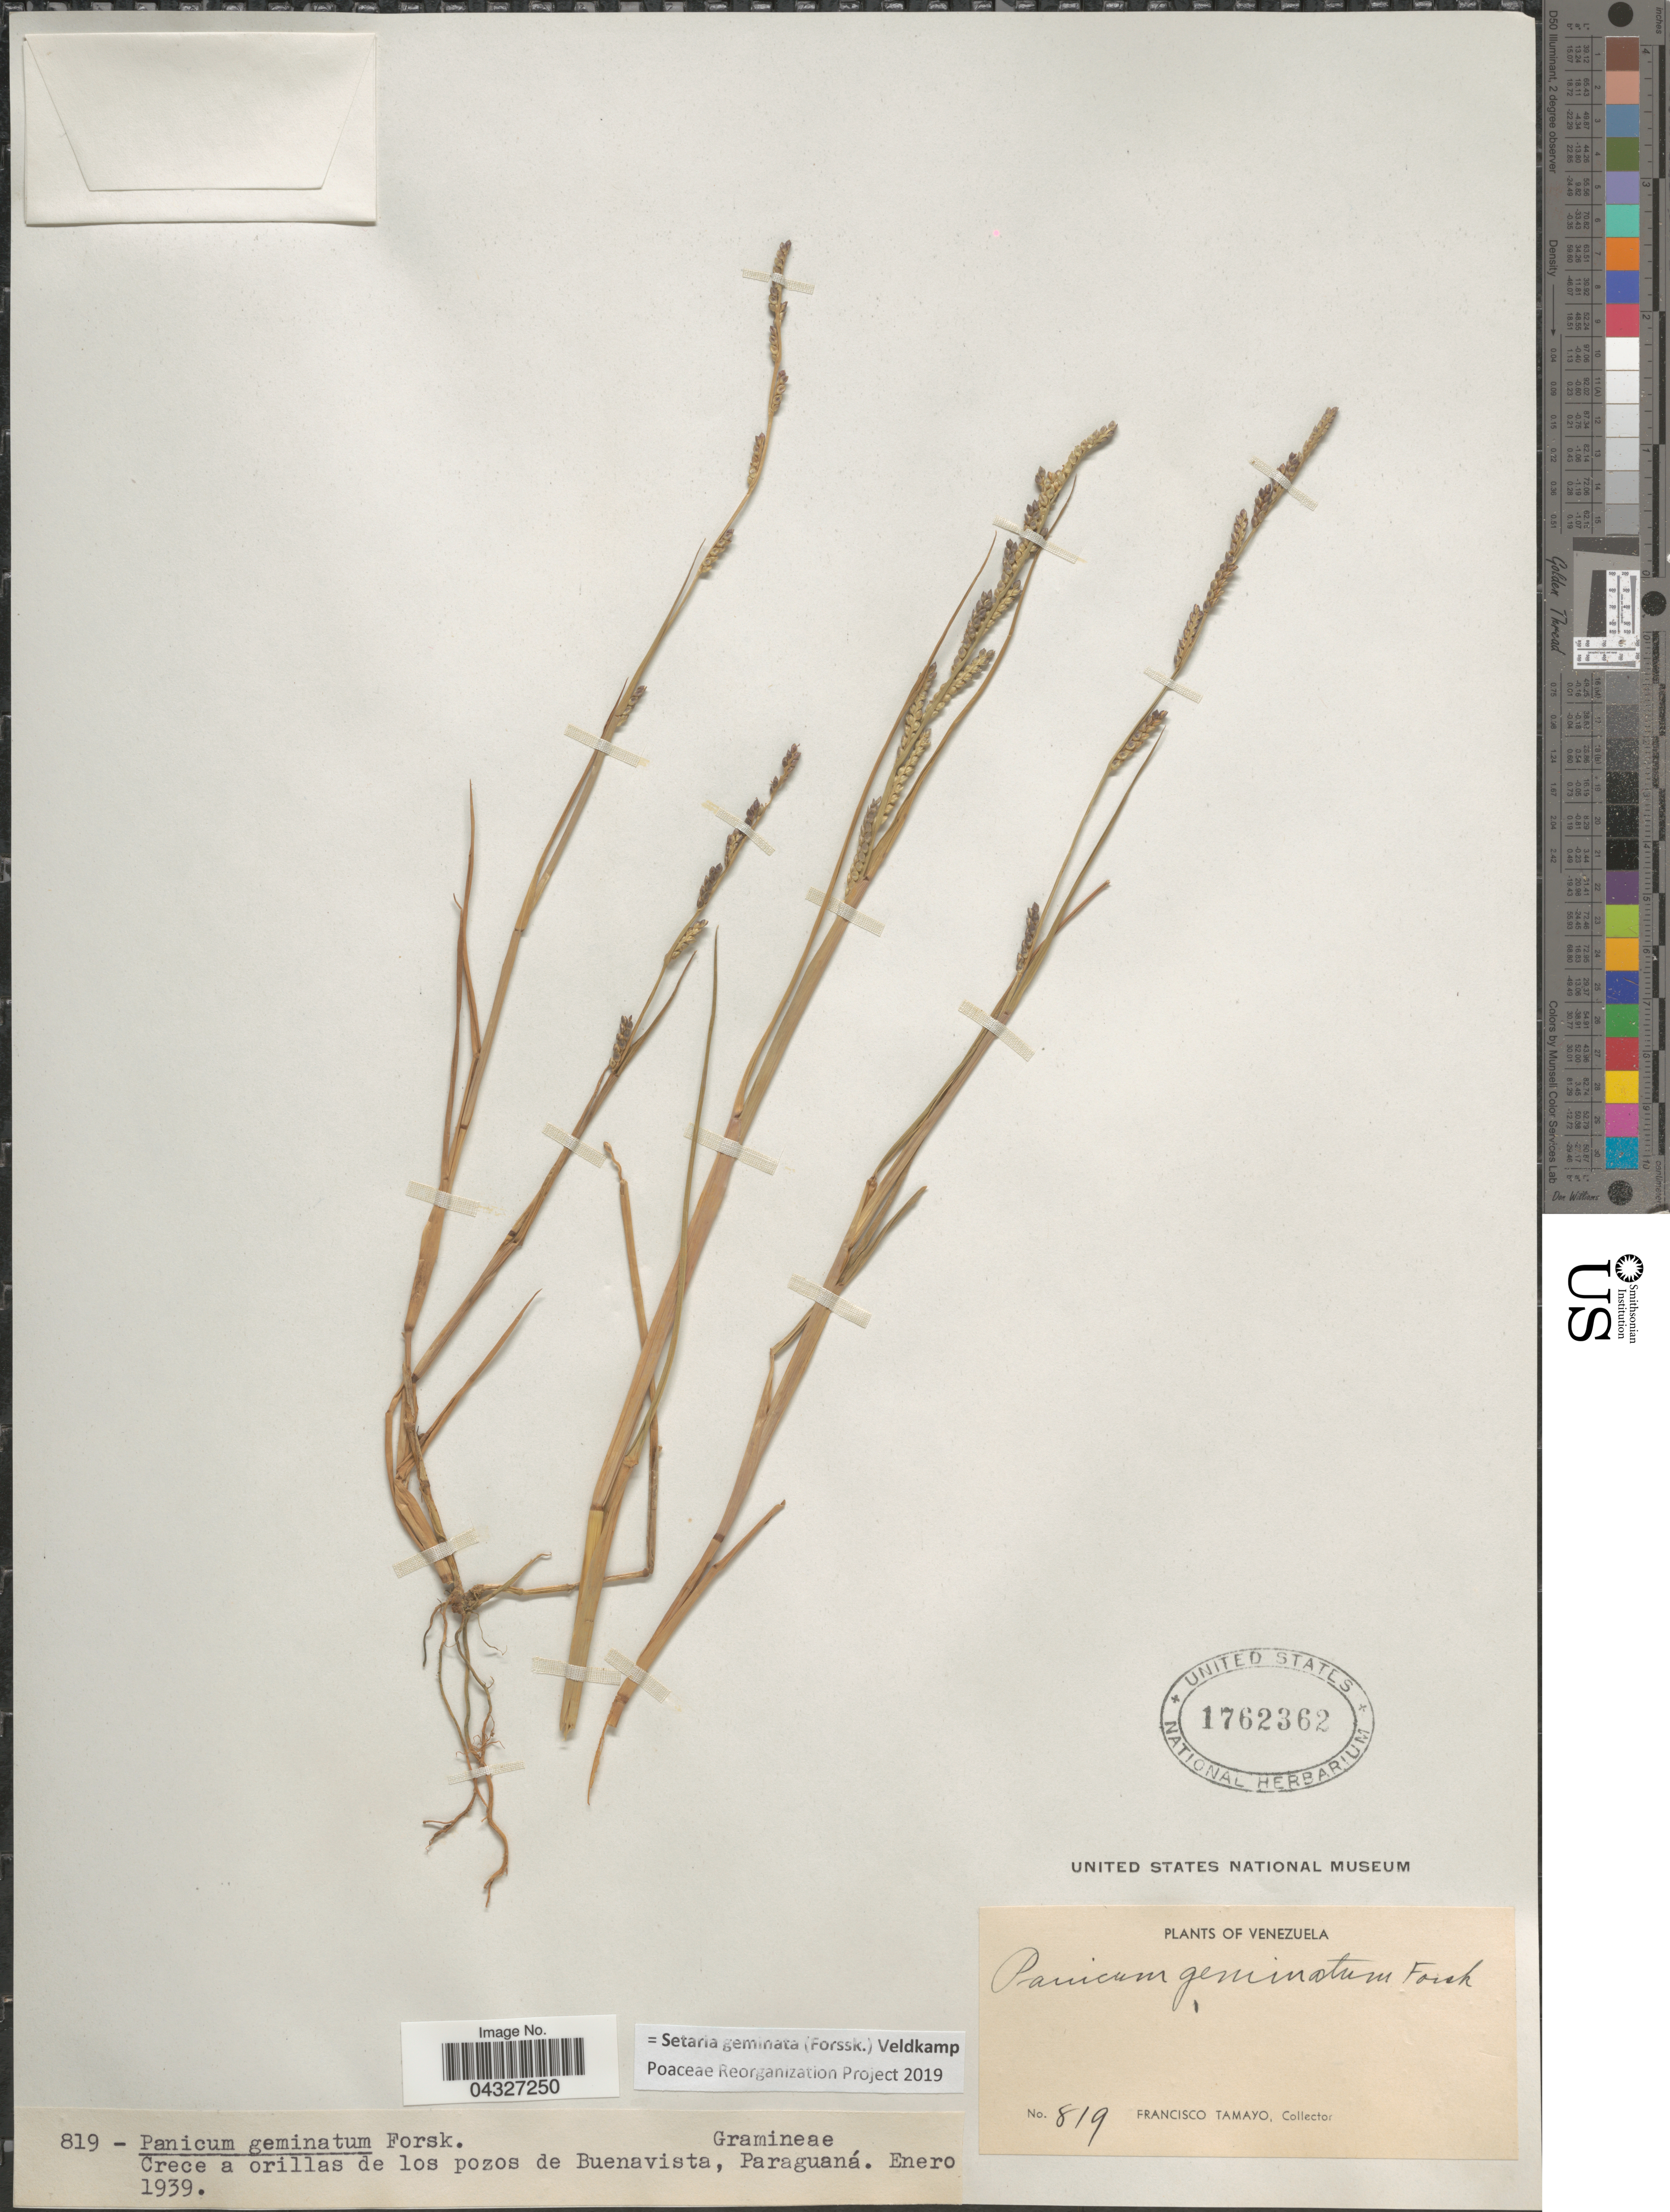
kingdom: Plantae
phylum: Tracheophyta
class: Liliopsida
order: Poales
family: Poaceae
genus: Setaria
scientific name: Setaria geminata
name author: (Forssk.) Veldkamp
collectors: F. Tamayo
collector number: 819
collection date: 1939-01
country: Venezuela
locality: Crece a orillas de los pozos de Buenavista, Paraguaná.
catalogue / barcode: US 1762362